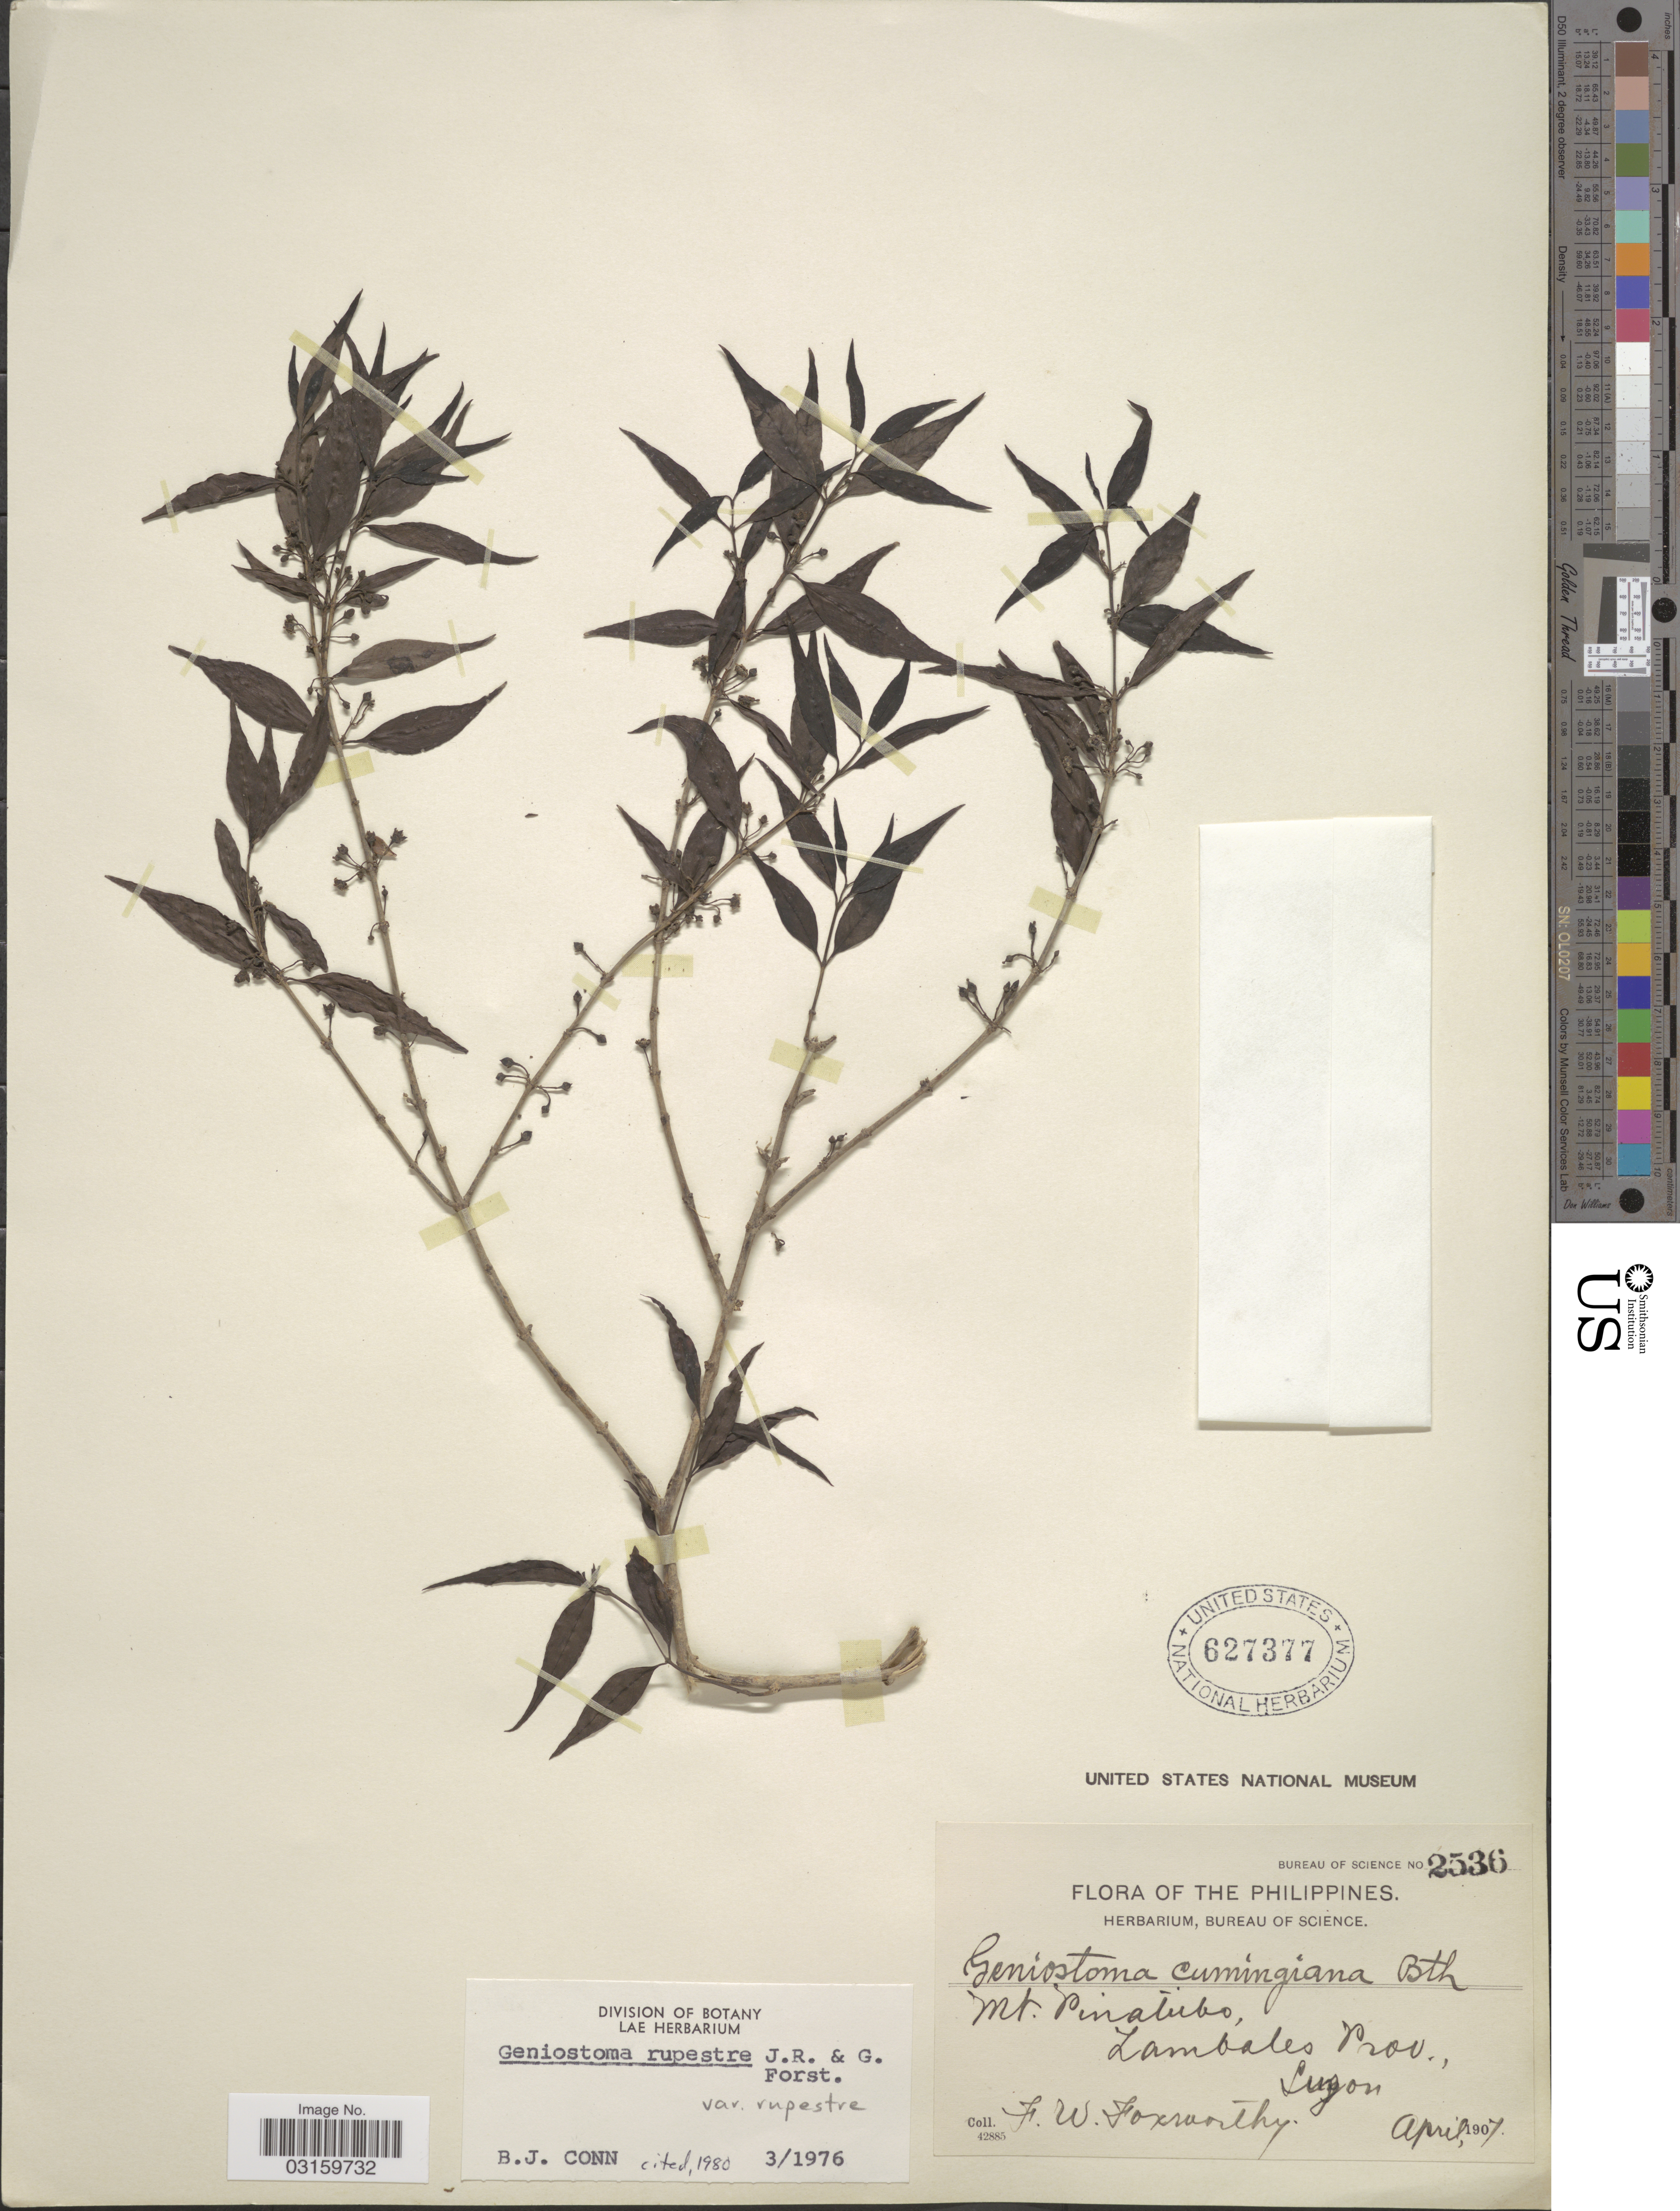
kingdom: Plantae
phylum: Tracheophyta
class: Magnoliopsida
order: Gentianales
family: Loganiaceae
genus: Geniostoma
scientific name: Geniostoma rupestre var. rupestre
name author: J.R. Forst. & G. Forst.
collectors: F. W. Foxworthy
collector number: Bureau of Science 2536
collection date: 1907-04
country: Philippines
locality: Mt. Pinatubo, Zambales Prov., Luzon.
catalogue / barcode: US 627377